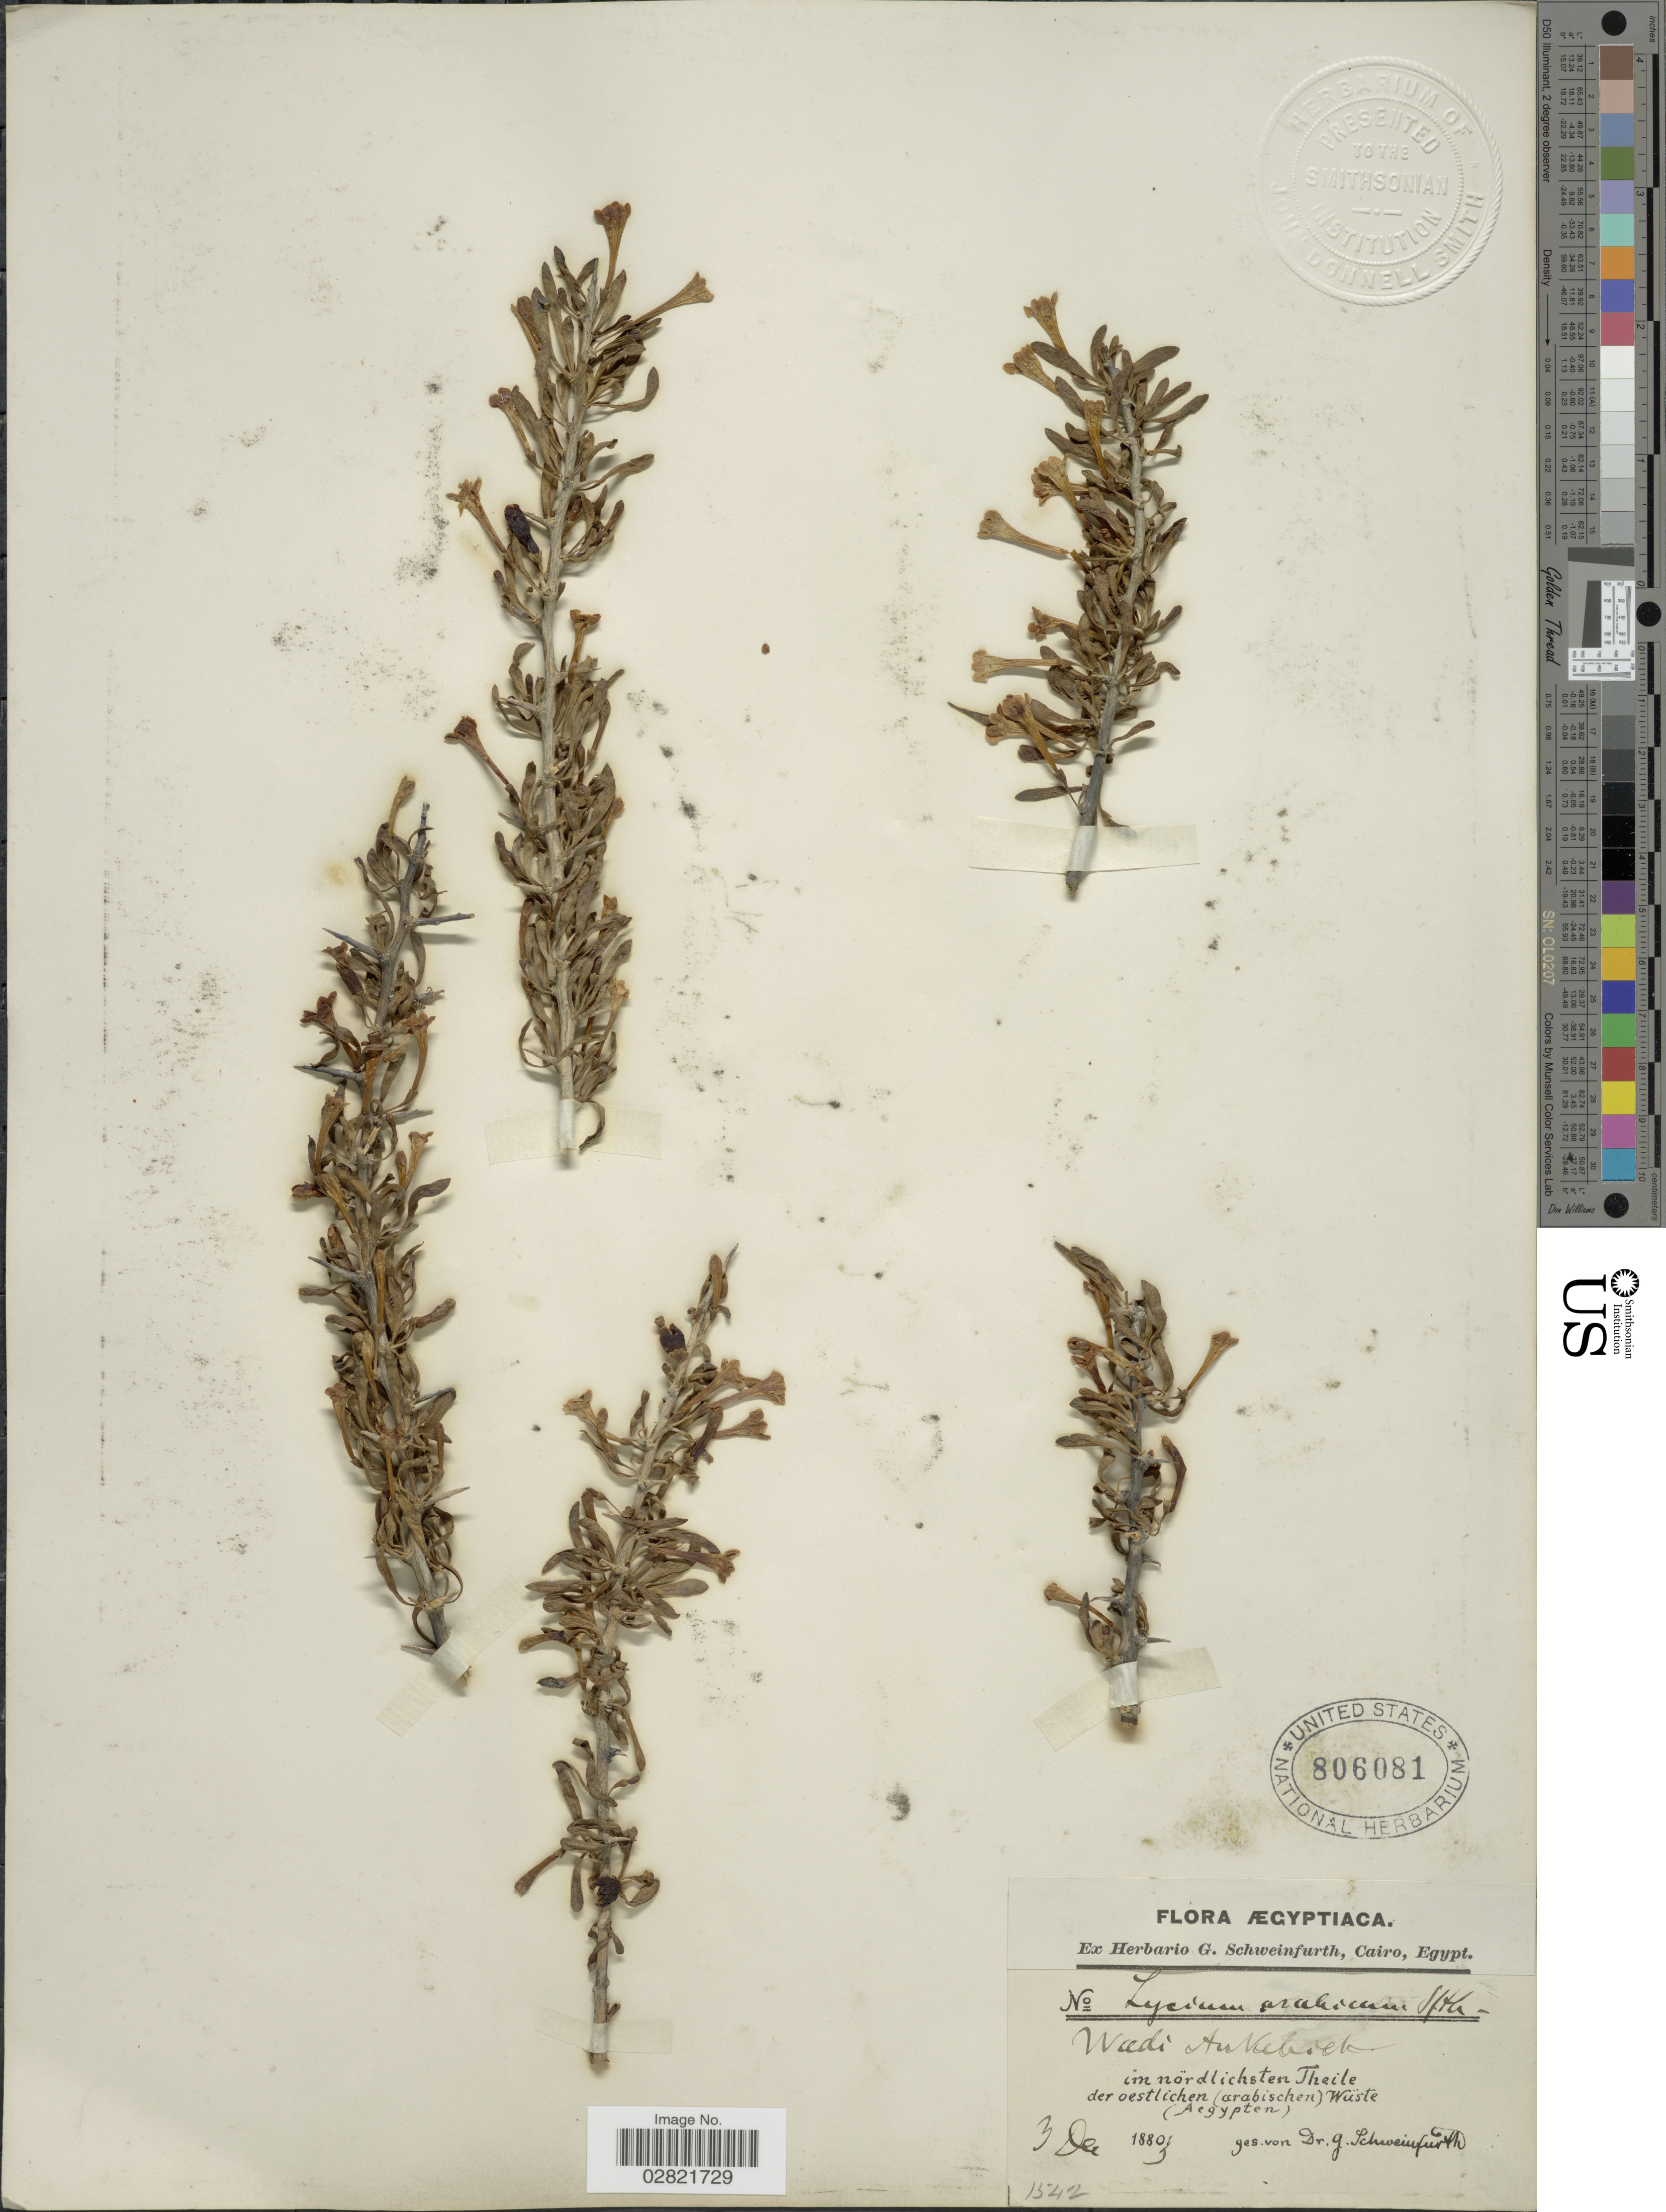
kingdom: Plantae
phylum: Tracheophyta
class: Magnoliopsida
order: Solanales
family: Solanaceae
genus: Lycium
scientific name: Lycium shawii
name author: Roem. & Schult.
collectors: G. A. Schweinfurth (herbarium)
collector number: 1542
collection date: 1883-12-03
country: Egypt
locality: Ægyptiaca. Im nördlichten Theile der oestlichen (arabischen) Wüste (Aegypten).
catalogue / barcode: US 806081